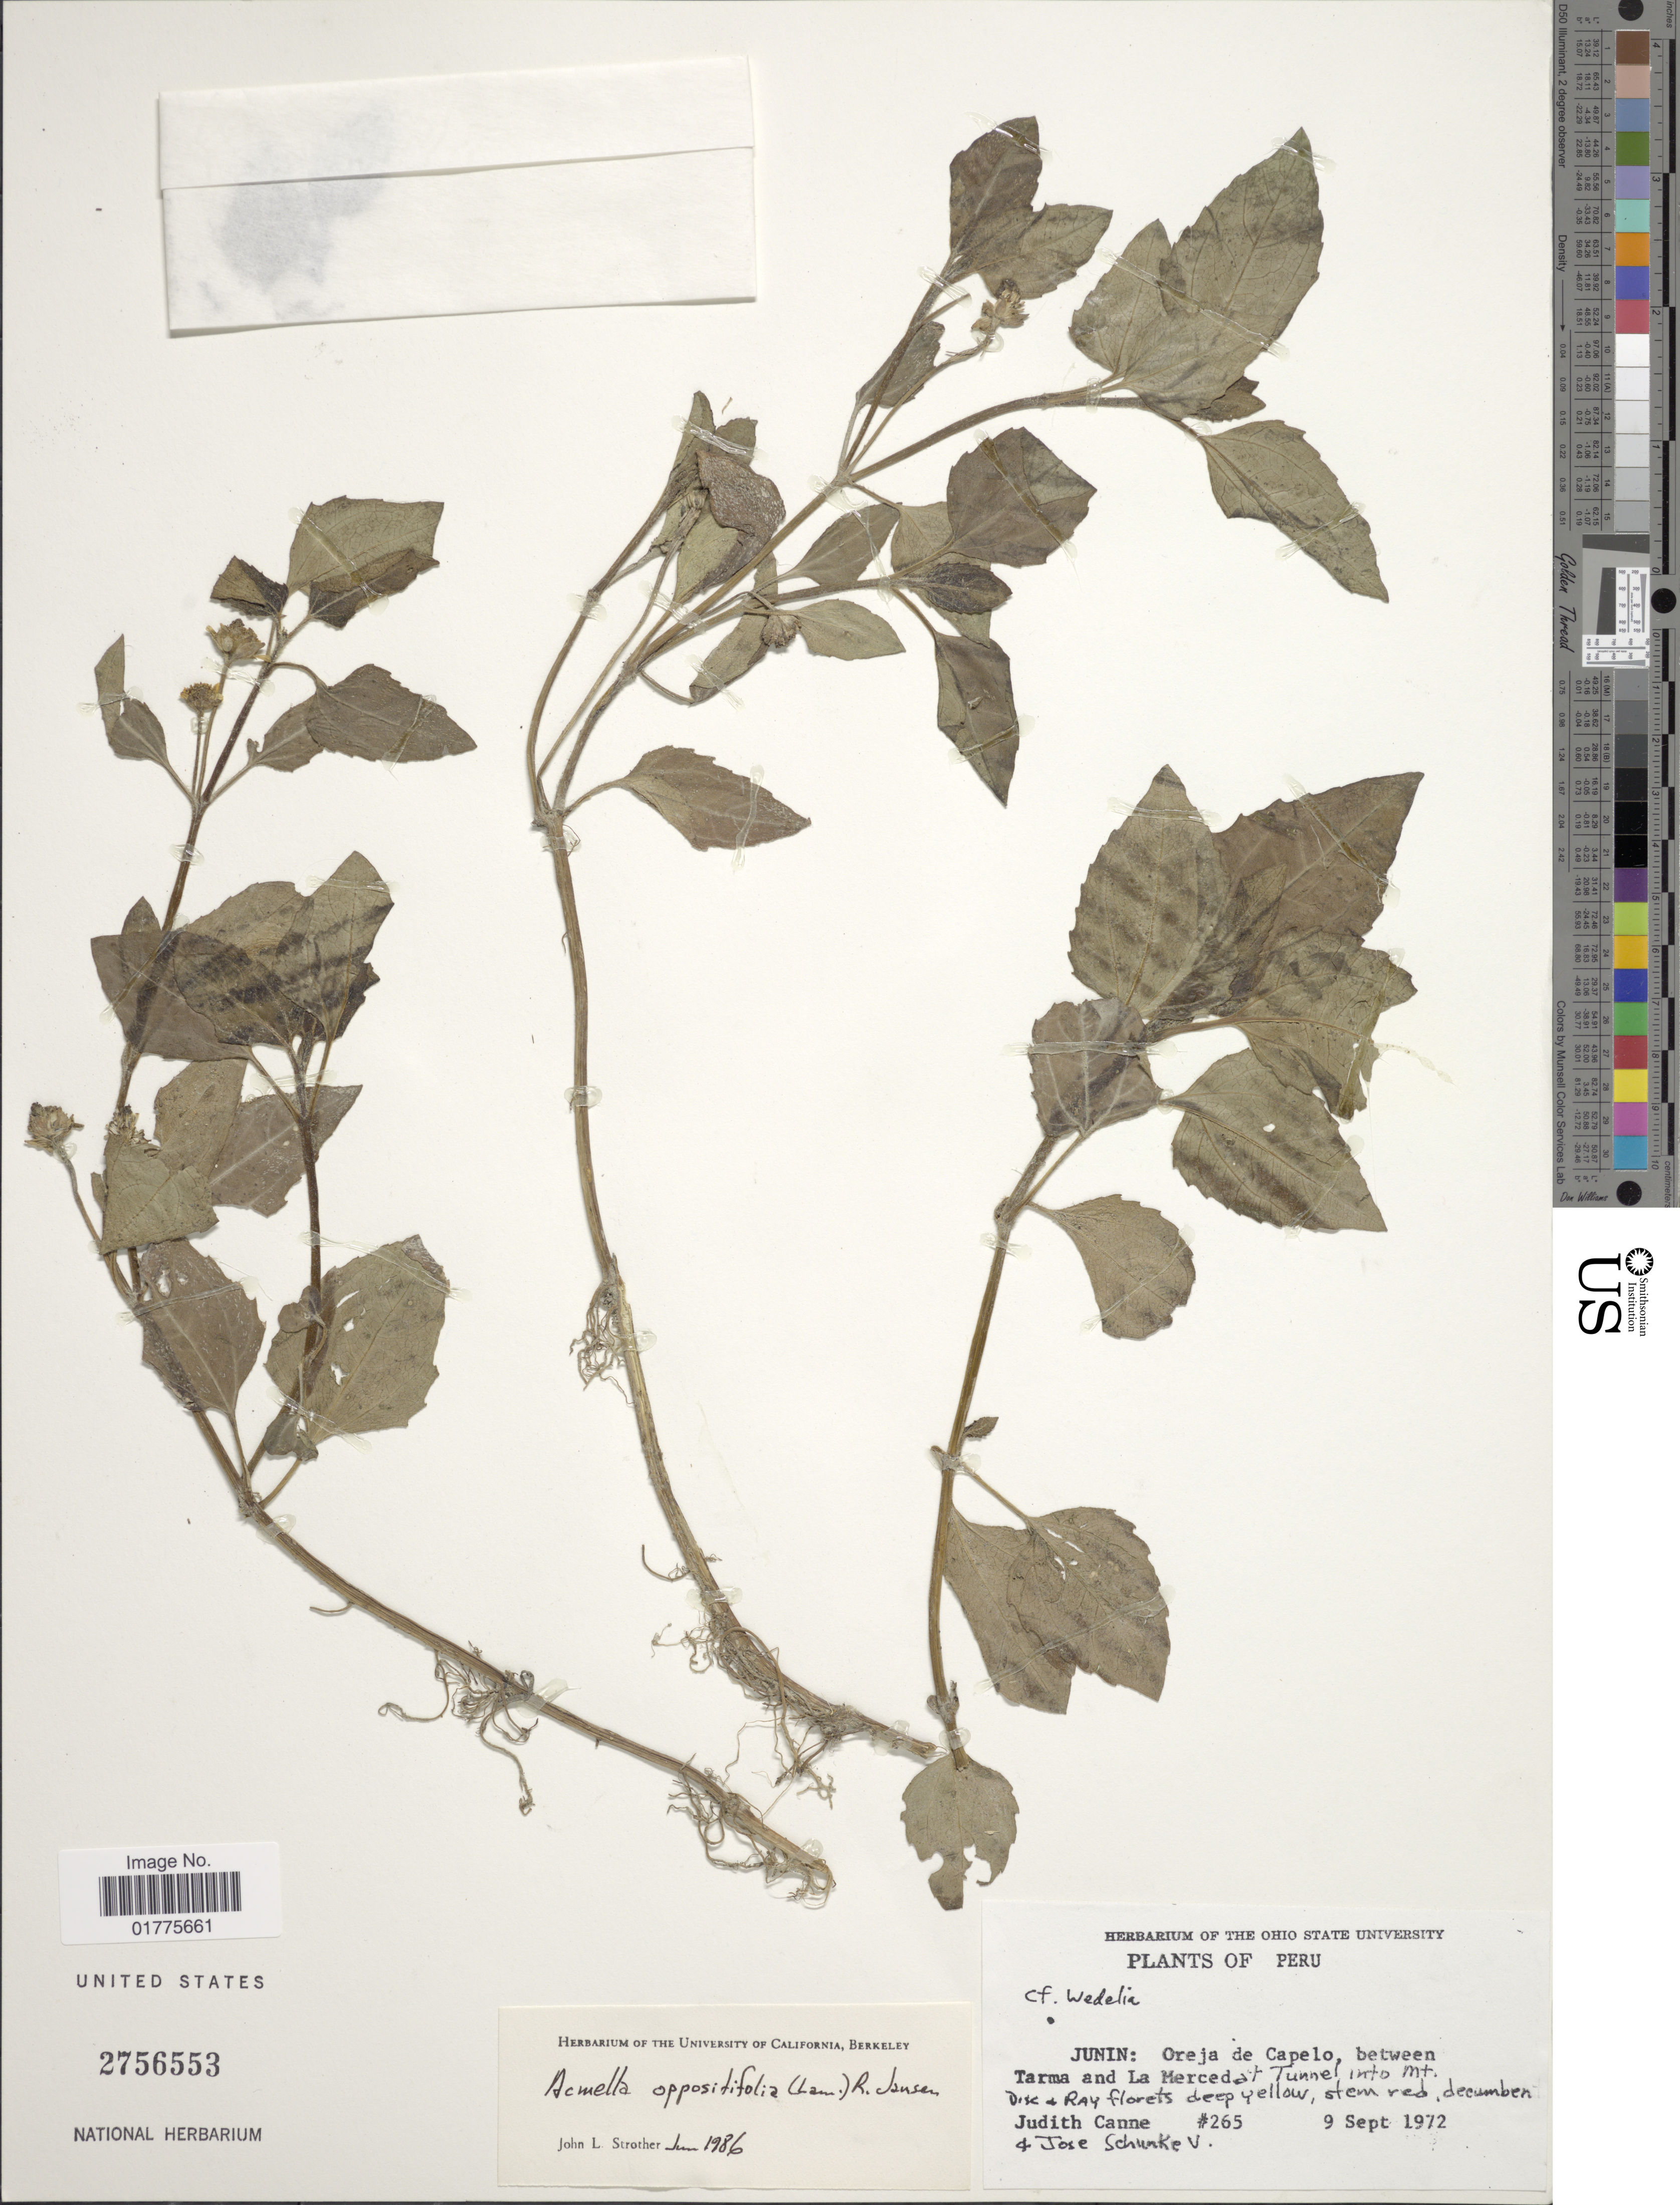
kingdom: Plantae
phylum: Tracheophyta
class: Magnoliopsida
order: Asterales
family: Asteraceae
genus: Acmella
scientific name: Acmella repens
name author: (Walter) Rich.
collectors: J. M. Canne-Hilliker & J. Schunke Vigo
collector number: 265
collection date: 1972-09-09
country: Peru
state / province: Junín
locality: Oreja de Capelo, between Tarma and La Merced at Tunnel into Mt.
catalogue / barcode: US 2756553